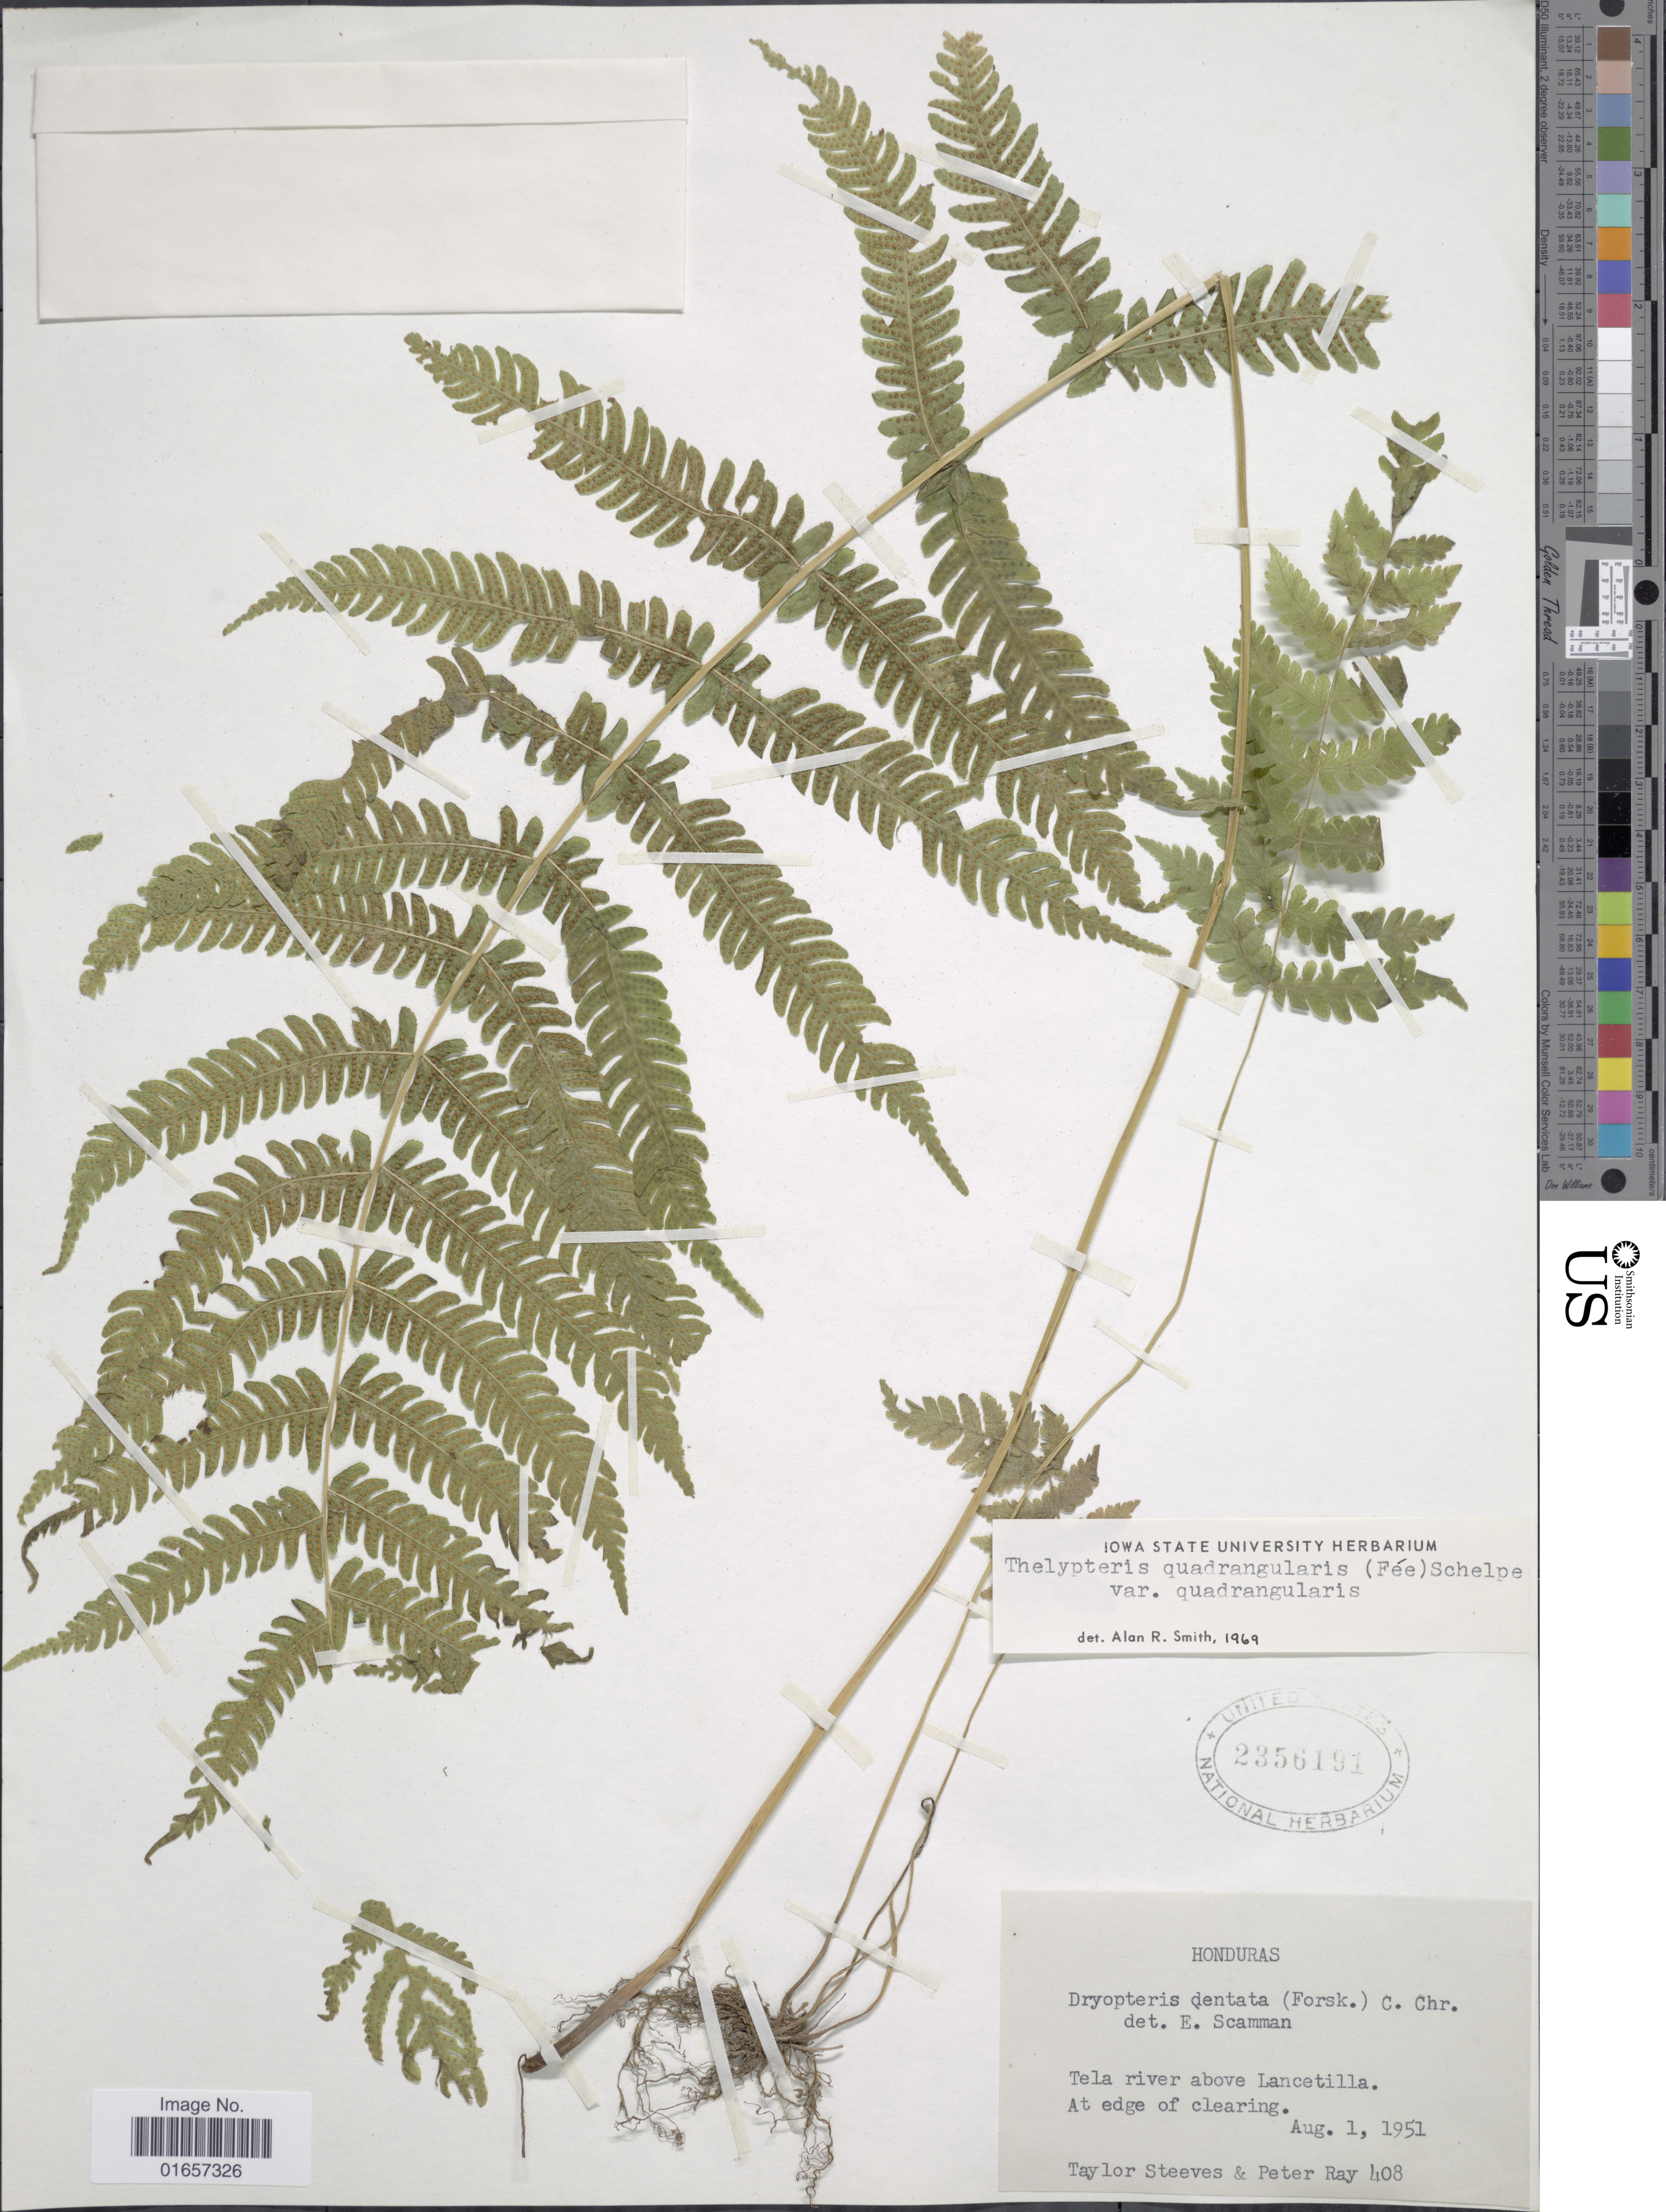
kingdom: Plantae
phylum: Tracheophyta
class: Polypodiopsida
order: Polypodiales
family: Thelypteridaceae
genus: Christella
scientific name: Christella hispidula var. hispidula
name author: (Decne.) Holttum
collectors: T. Steeves & P. Ray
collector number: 408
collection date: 1951-08-01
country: Honduras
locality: Tela river above Lancetilla, at edge of clearing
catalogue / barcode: US 2356191